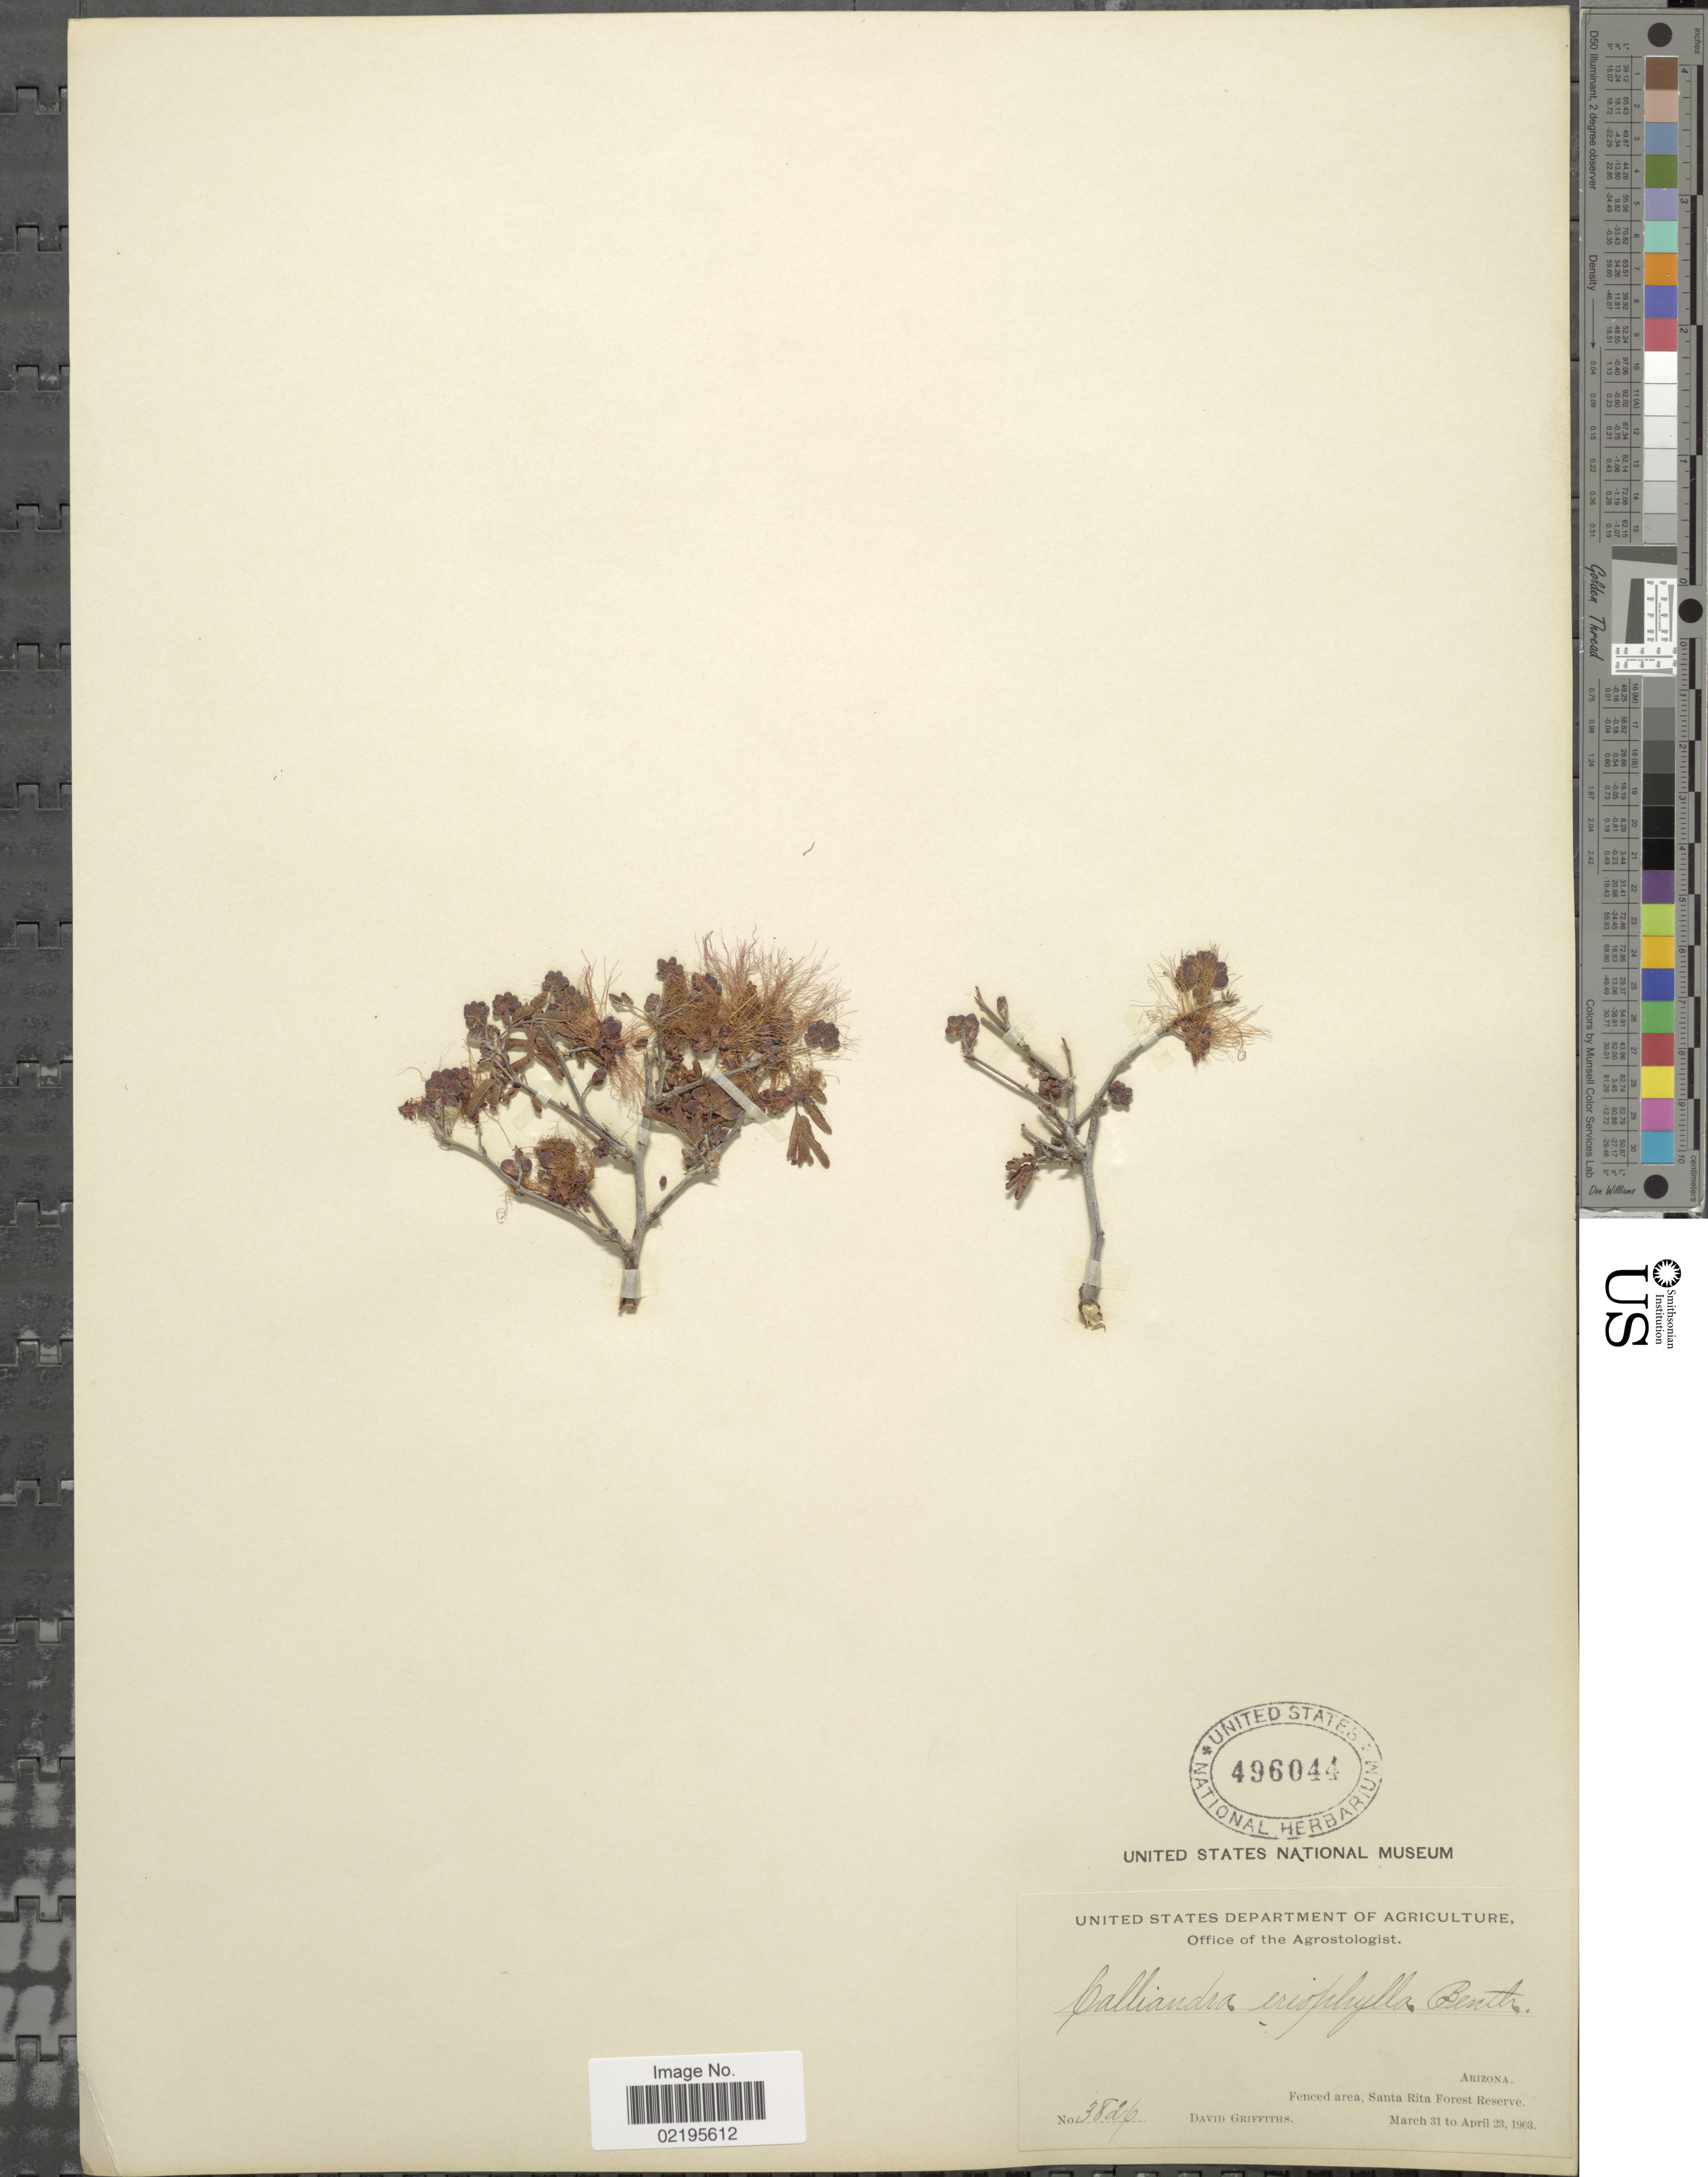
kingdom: Plantae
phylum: Tracheophyta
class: Magnoliopsida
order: Fabales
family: Fabaceae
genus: Calliandra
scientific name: Calliandra eriophylla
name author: Benth.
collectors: D. Griffiths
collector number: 3826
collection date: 1903-03-31/1903-04-23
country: United States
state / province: Arizona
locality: Fenced area, Santa Rita Forest Reserve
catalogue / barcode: US 496044